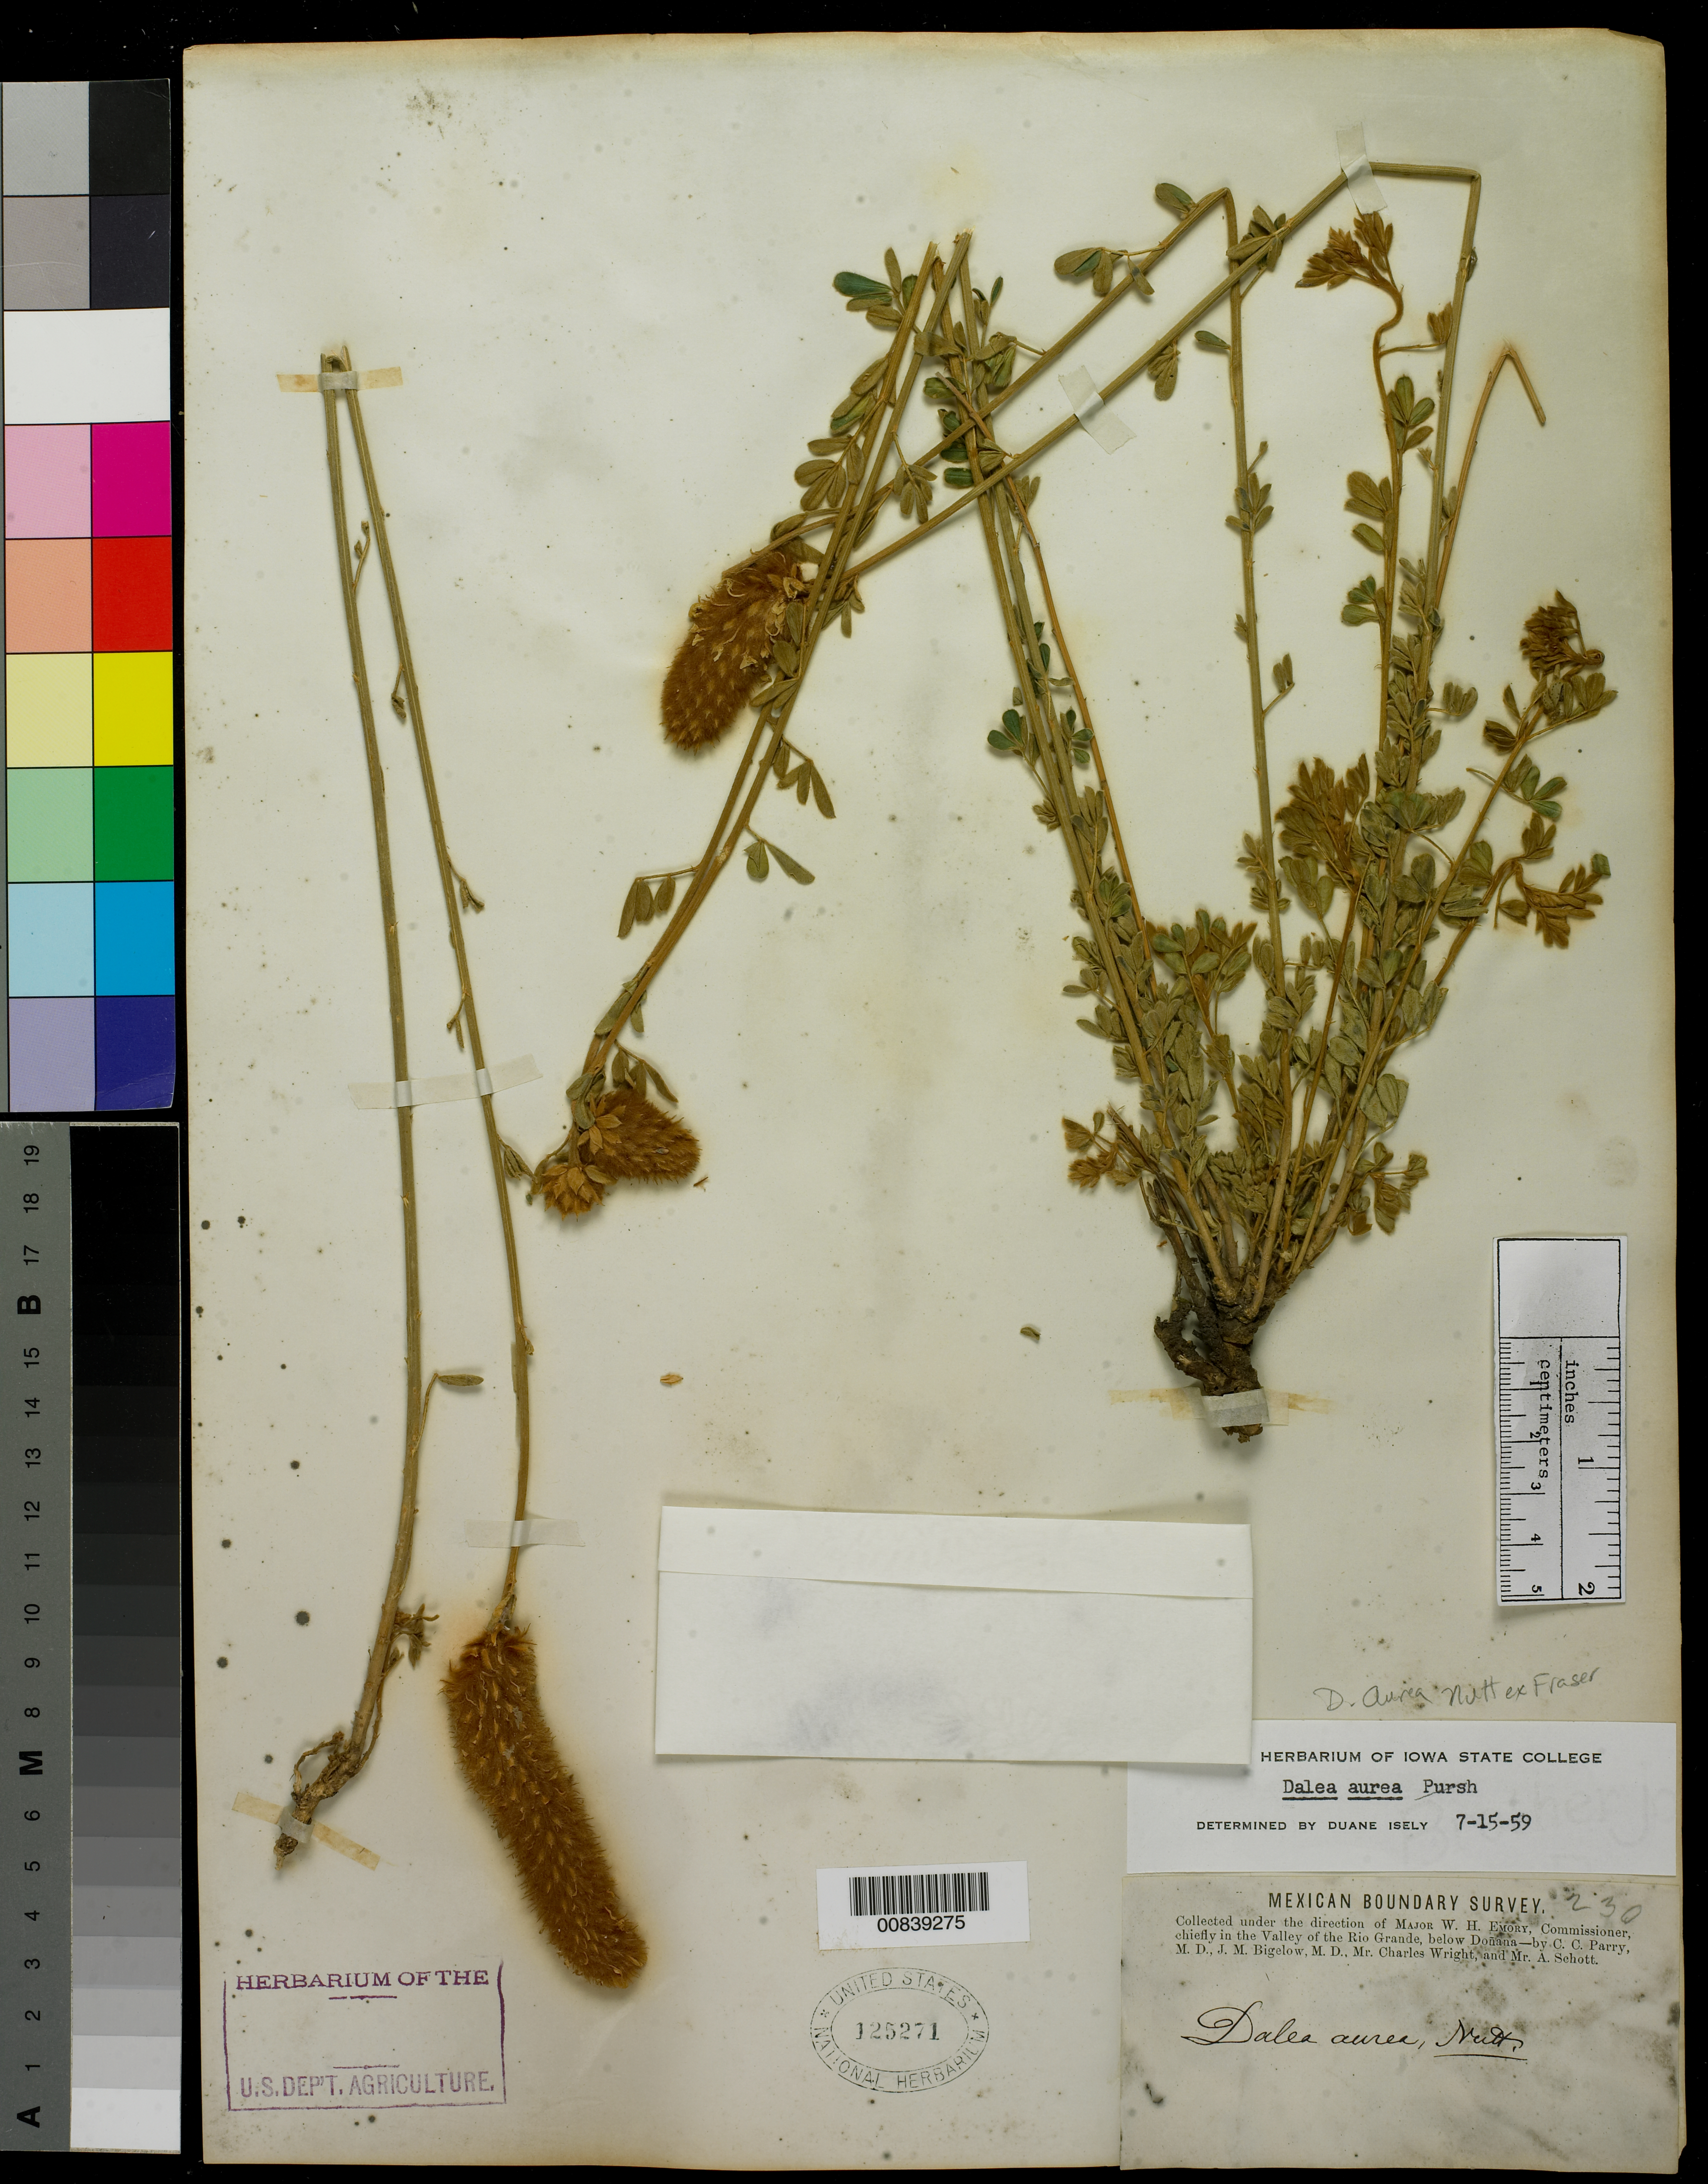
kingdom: Plantae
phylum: Tracheophyta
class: Magnoliopsida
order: Fabales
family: Fabaceae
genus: Dalea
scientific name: Dalea aurea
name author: Nutt. & Fraser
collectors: C. C. Parry, J. M. Bigelow, C. Wright & A. C. V. Schott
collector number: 230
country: United States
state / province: New Mexico / Texas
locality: Valley of the Rio Grande, below Doñana.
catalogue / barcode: US 125271